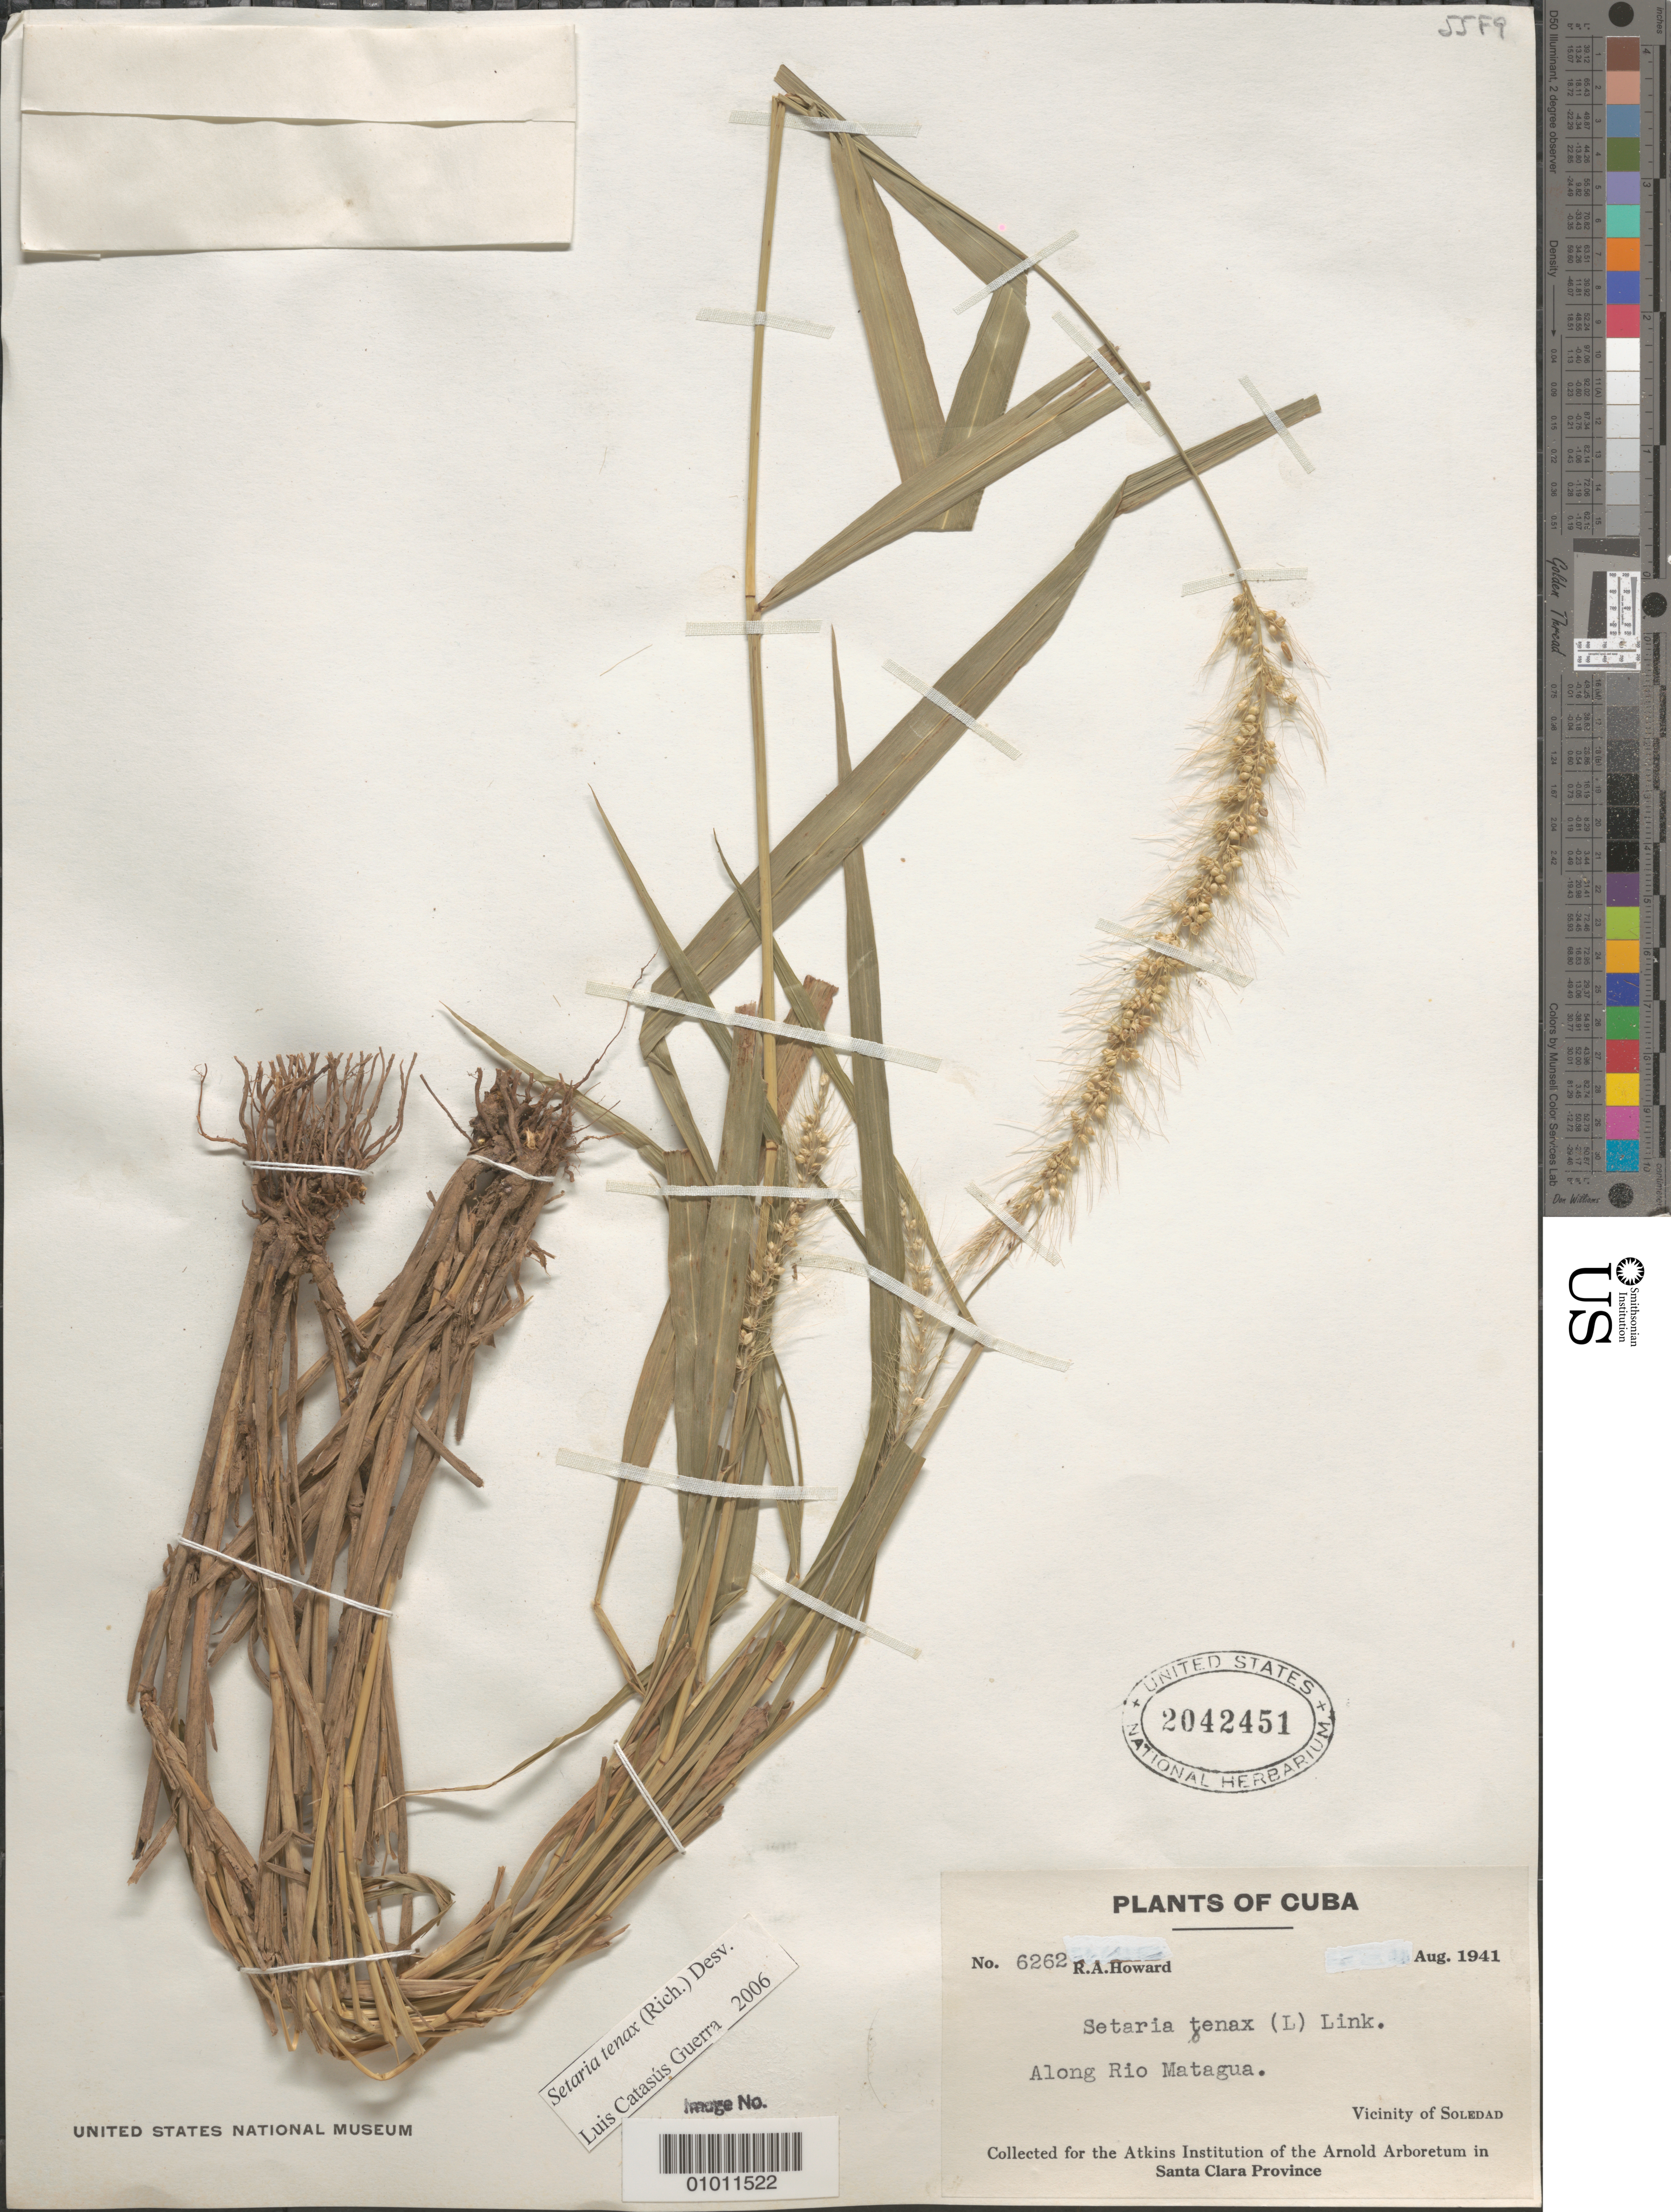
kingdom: Plantae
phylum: Tracheophyta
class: Liliopsida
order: Poales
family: Poaceae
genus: Setaria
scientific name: Setaria tenax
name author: (Rich.) Desv.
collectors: R. A. Howard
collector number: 6262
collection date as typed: Aug 1941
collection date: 1941-08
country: Cuba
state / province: Cienfuegos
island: Cuba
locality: Vicinity of Soledad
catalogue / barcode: US 2042451